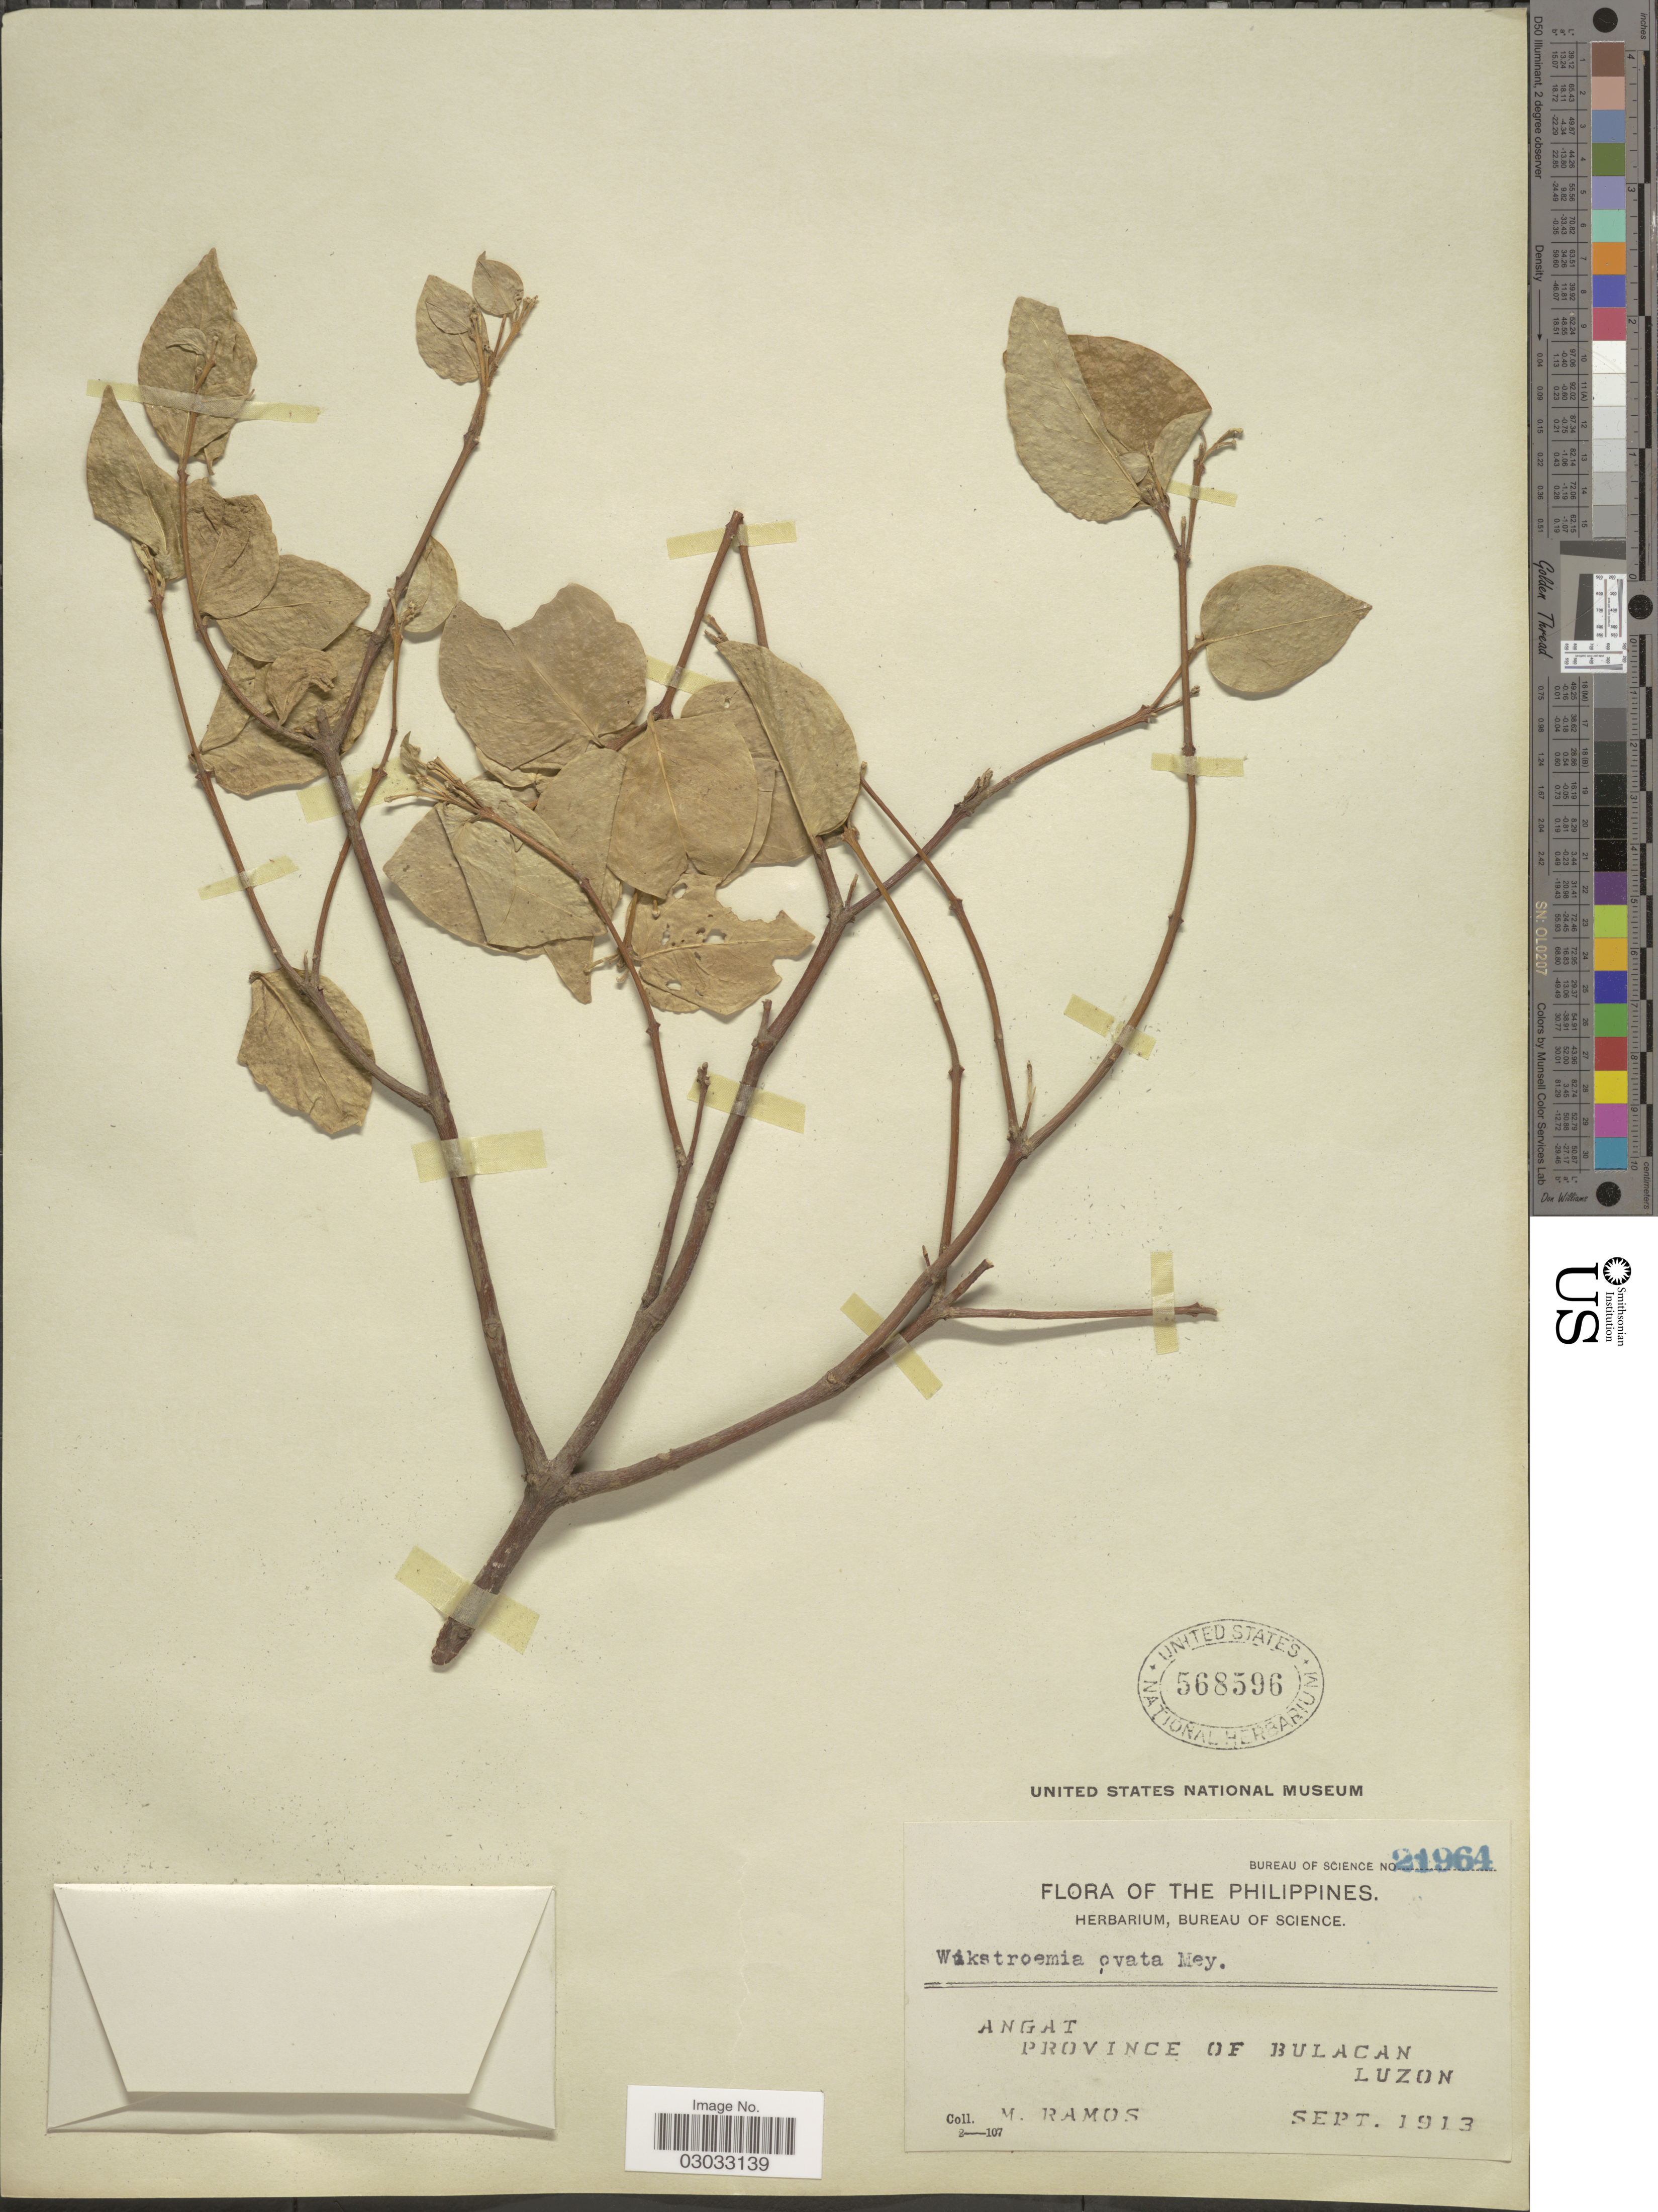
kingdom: Plantae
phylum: Tracheophyta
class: Magnoliopsida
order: Malvales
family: Thymelaeaceae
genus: Wikstroemia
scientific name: Wikstroemia ovata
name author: C.A. Mey.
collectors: M. Ramos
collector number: Bureau of Science 21964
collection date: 1913-09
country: Philippines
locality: Angat, Province of Bulacan, Luzon.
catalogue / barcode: US 568596